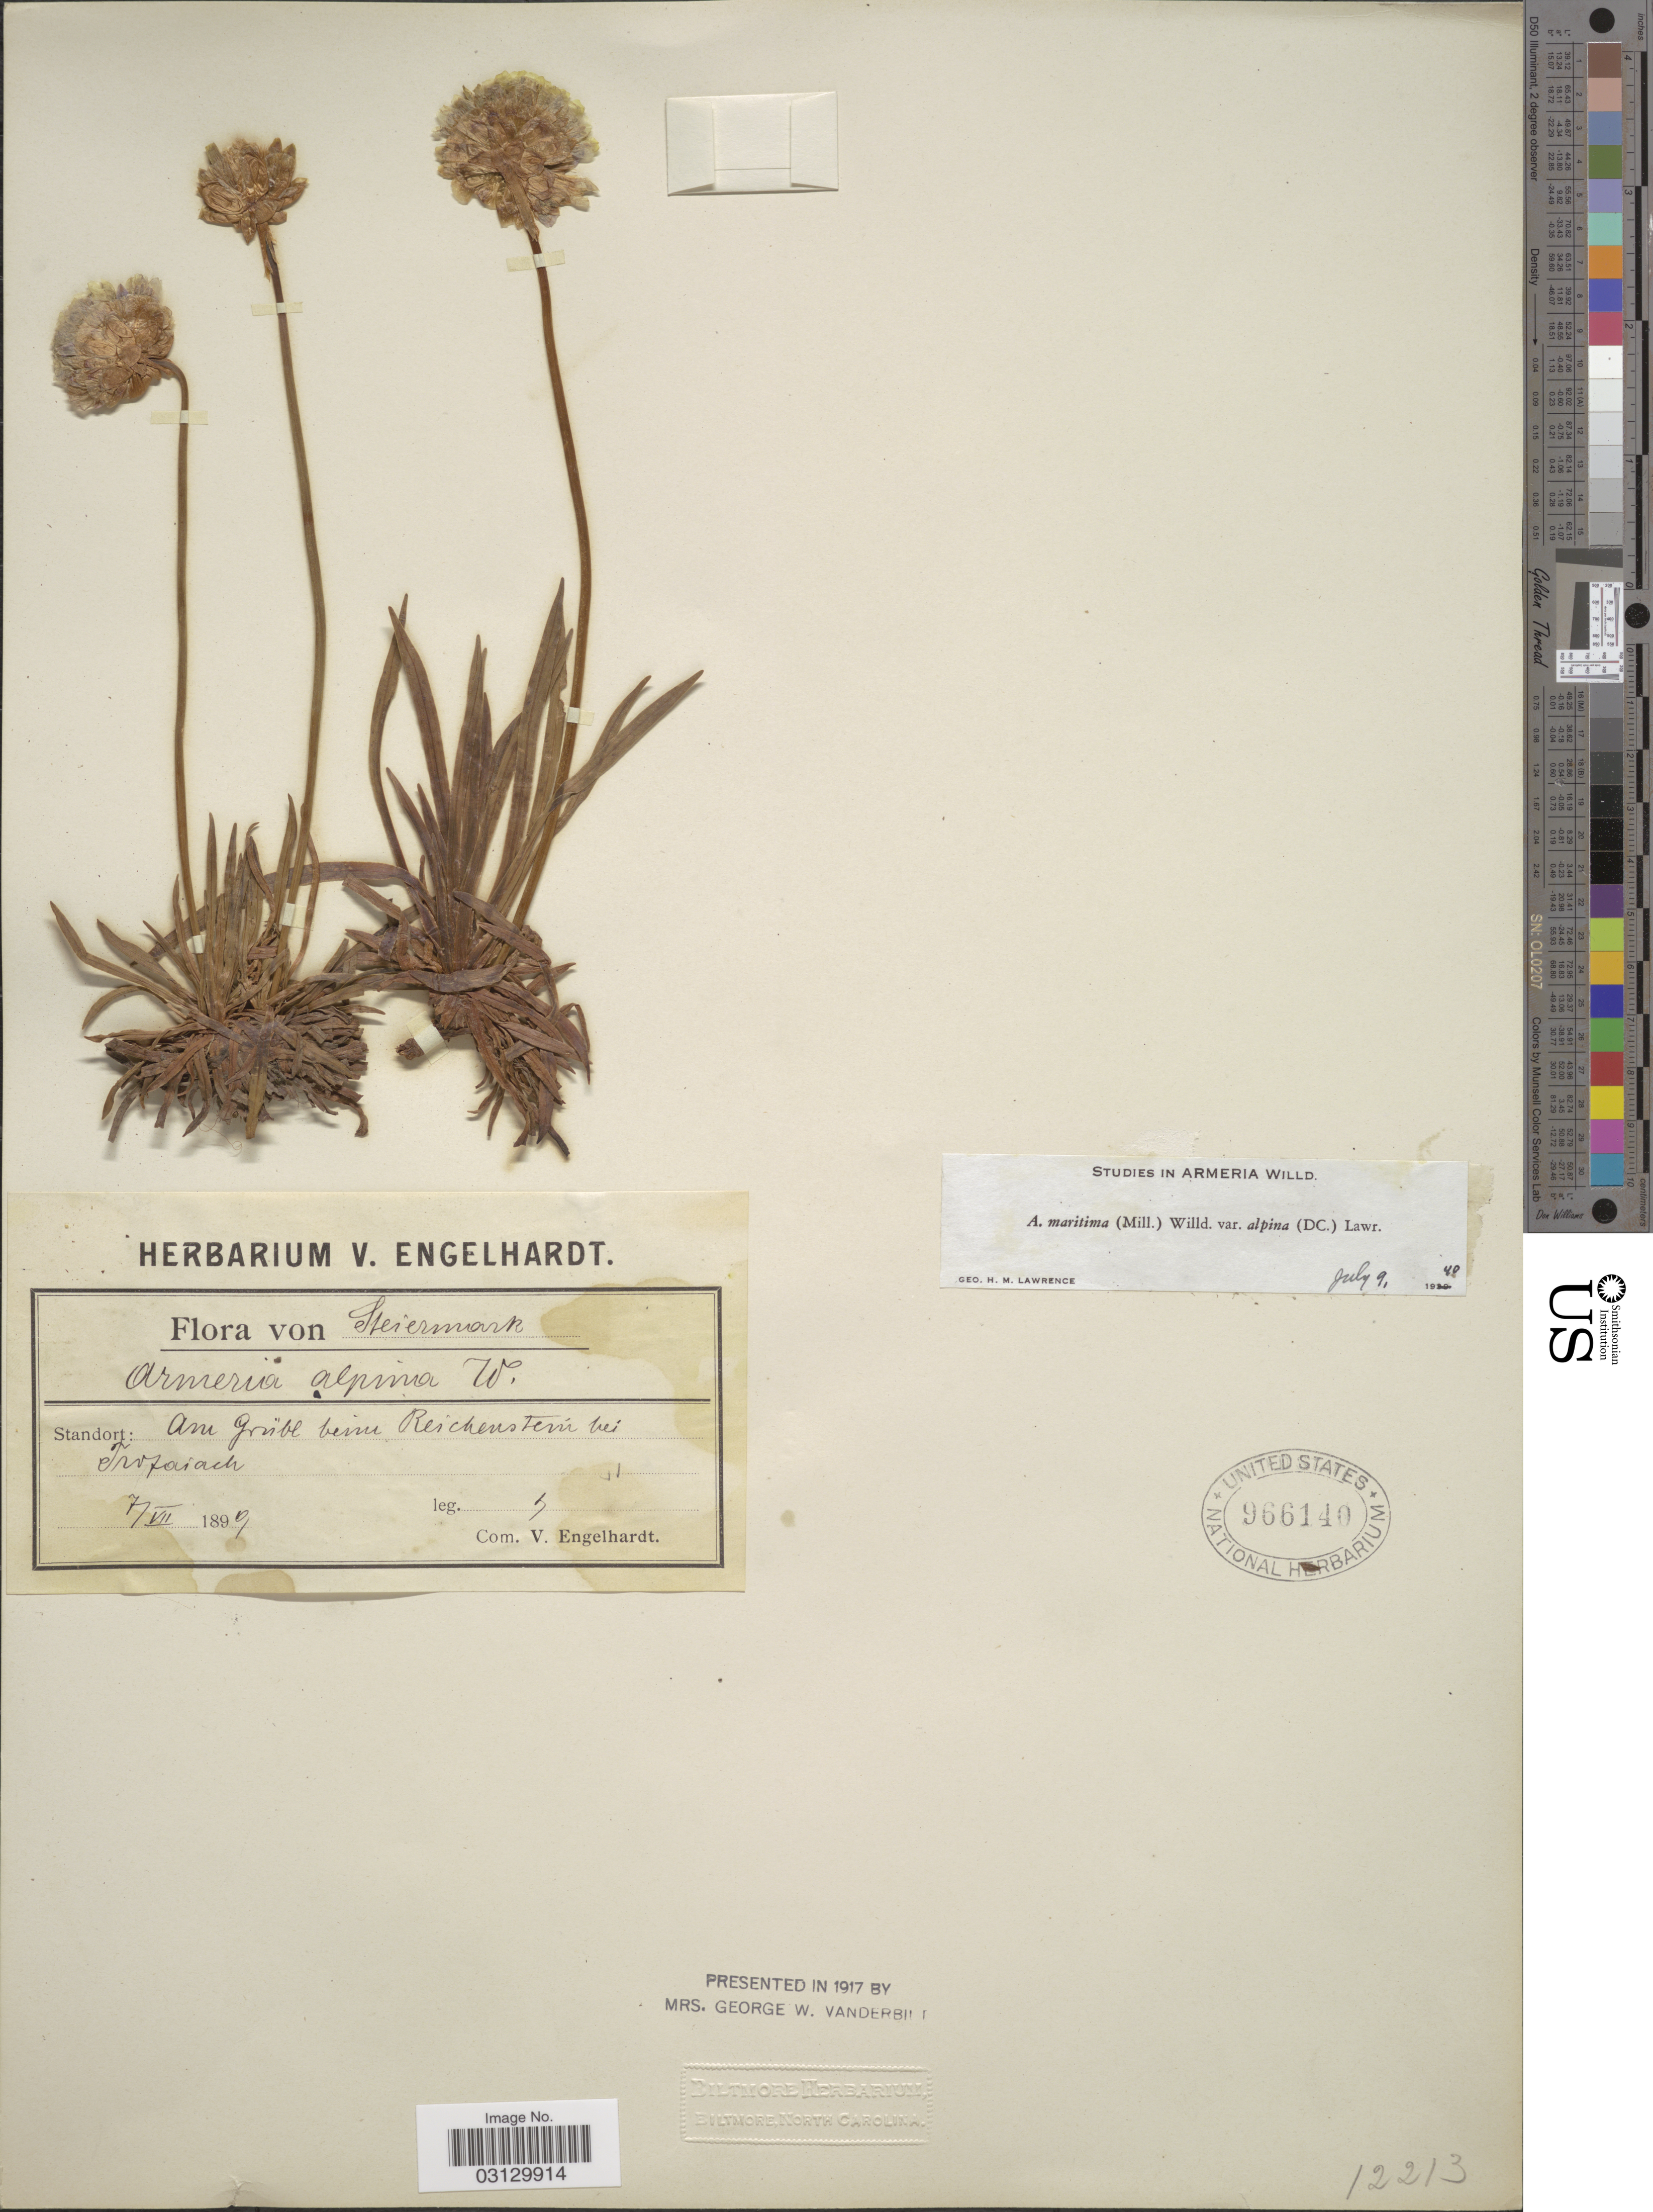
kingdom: Plantae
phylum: Tracheophyta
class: Magnoliopsida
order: Caryophyllales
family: Plumbaginaceae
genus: Armeria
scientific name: Armeria maritima subsp. alpina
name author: (Willd.) P. Silva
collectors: V. Engelhardt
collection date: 1899-07-07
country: Austria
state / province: Steiermark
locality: Am grübe beim Reichenstein bei Trofaiach.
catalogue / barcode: US 966140